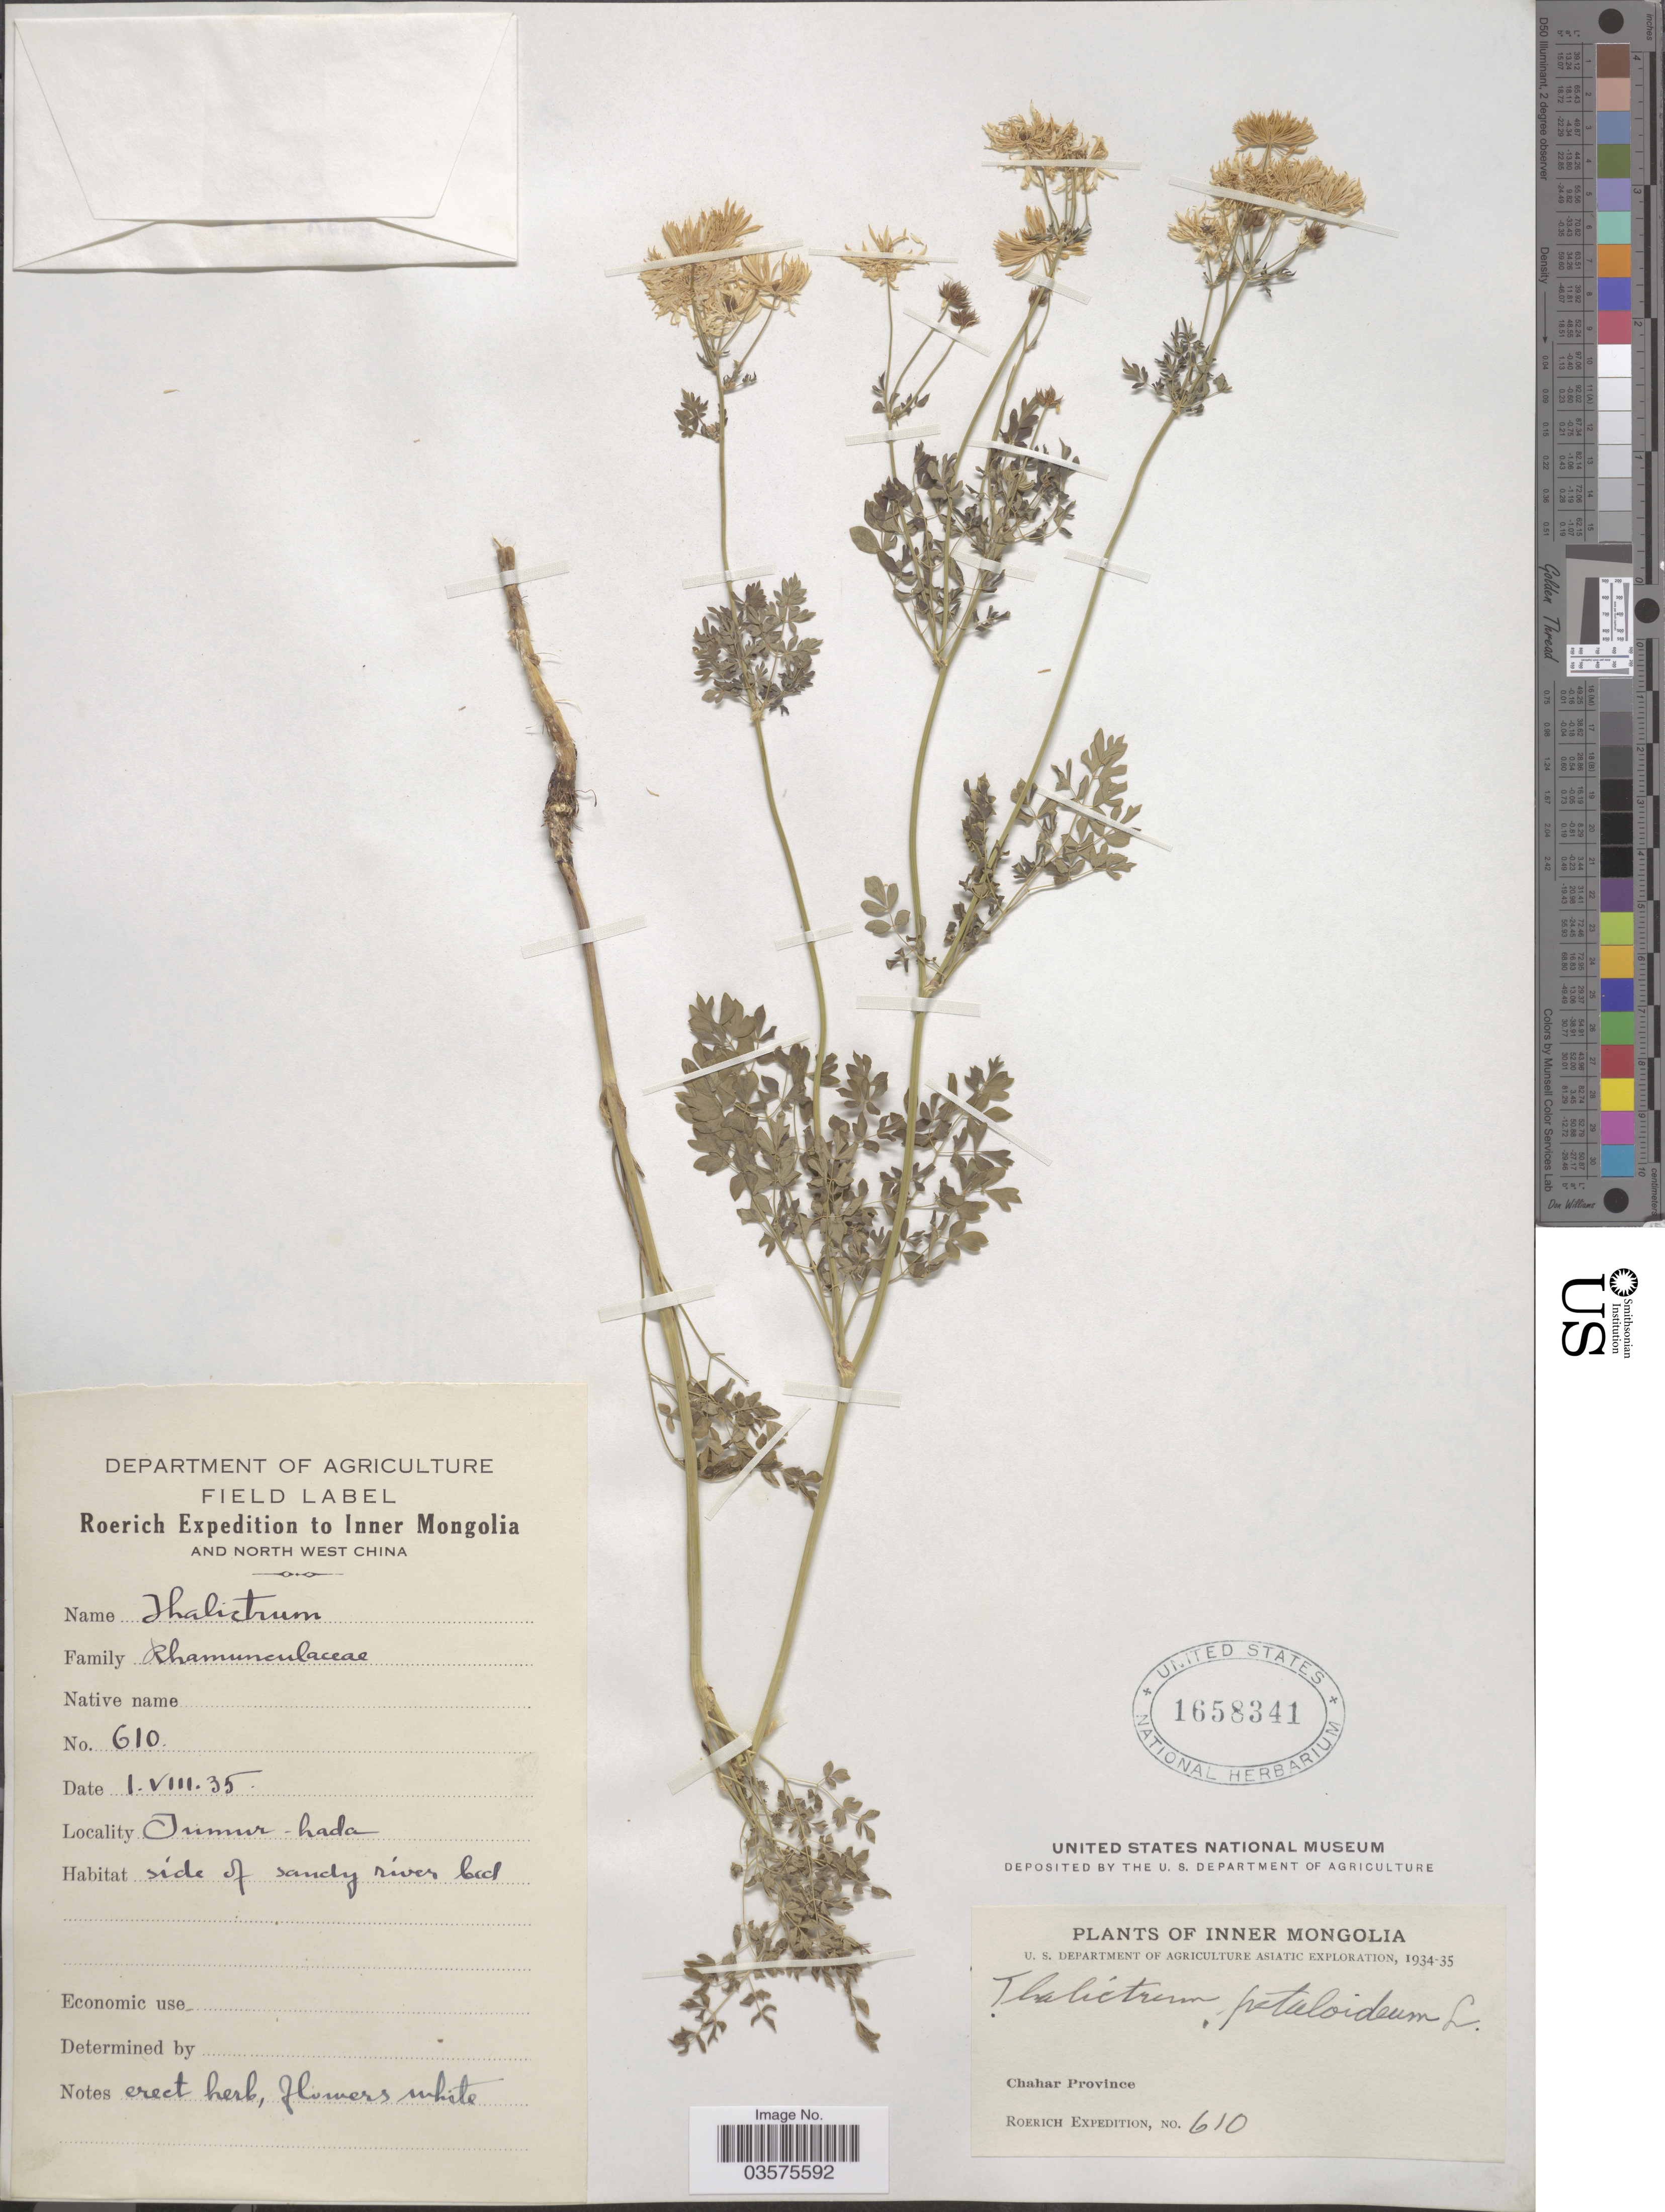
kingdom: Plantae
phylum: Tracheophyta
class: Magnoliopsida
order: Ranunculales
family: Ranunculaceae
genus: Thalictrum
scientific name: Thalictrum petaloideum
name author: L.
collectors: Roerich Expedition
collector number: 610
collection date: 1935-08-01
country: China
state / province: Nei Monggol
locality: Inner Mongolia and North West China. Jumur-hada. Chahar Province.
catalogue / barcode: US 1658341